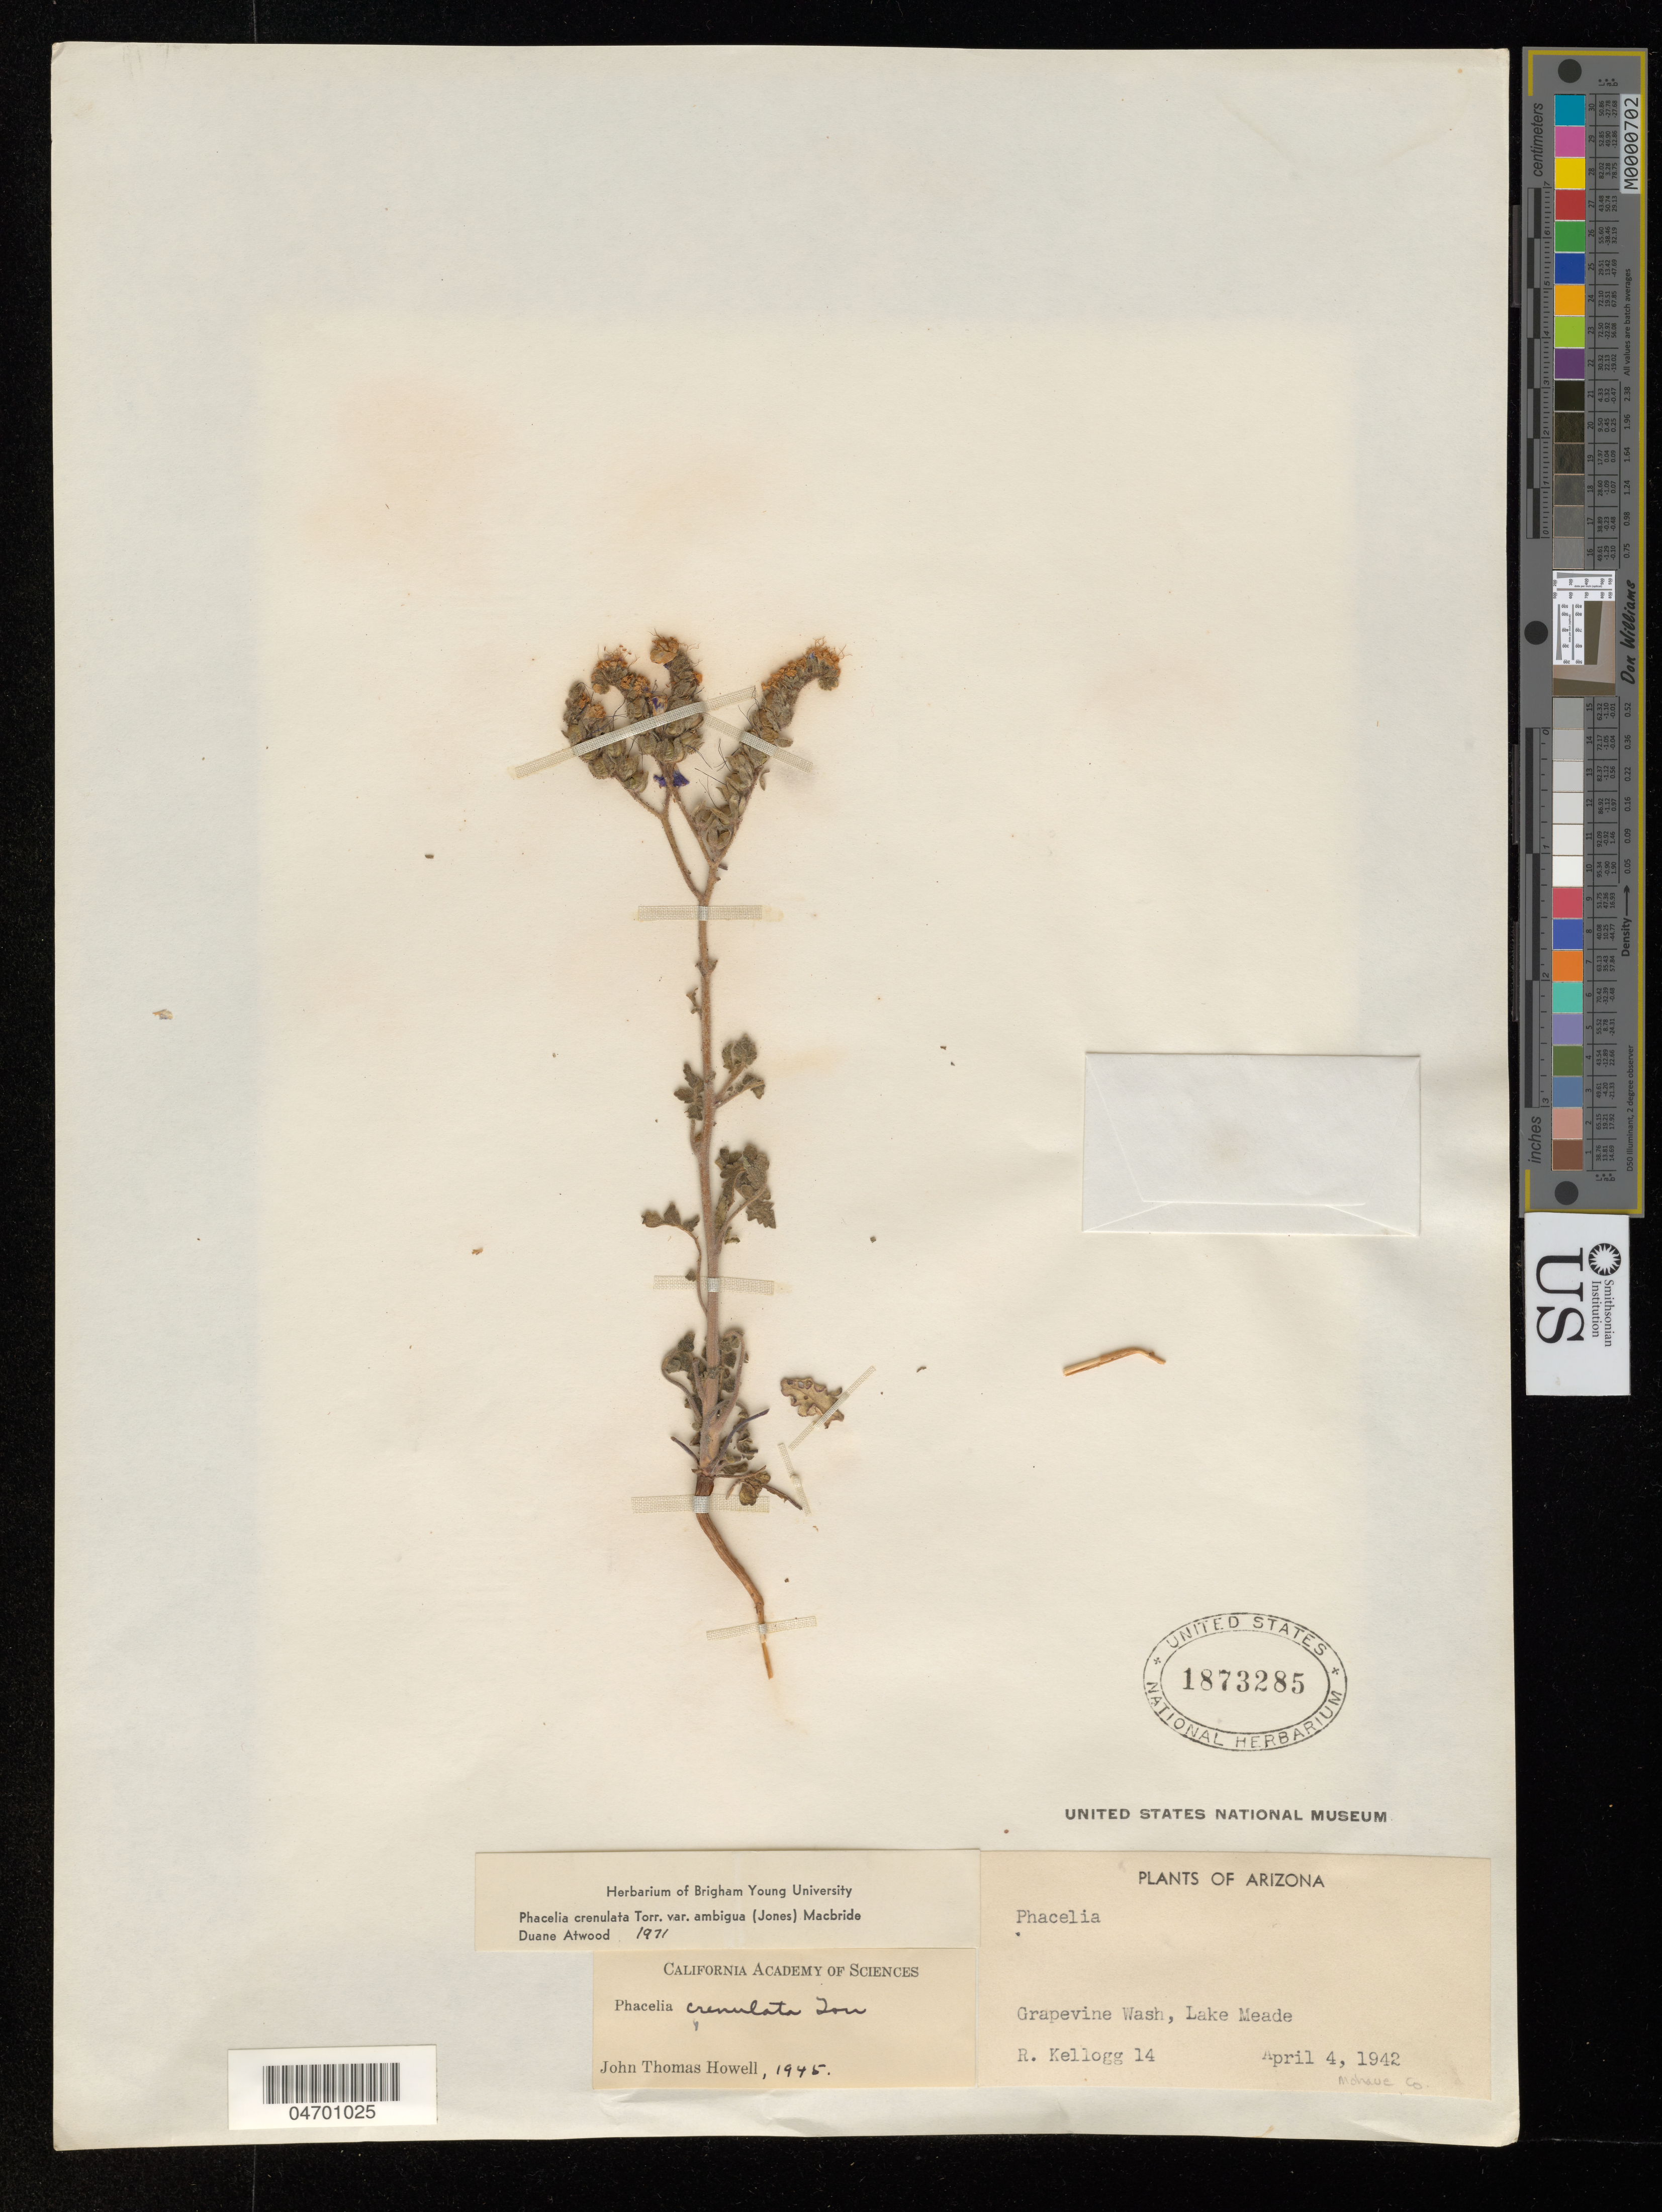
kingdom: Plantae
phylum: Tracheophyta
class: Magnoliopsida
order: Boraginales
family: Hydrophyllaceae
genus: Phacelia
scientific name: Phacelia crenulata var. ambigua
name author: (M.E. Jones) J.F. Macbr.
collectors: R. Kellogg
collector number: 14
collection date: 1942-04-04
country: United States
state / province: Arizona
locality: Grapevine Wash, Lake Meade.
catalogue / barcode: US 1873285